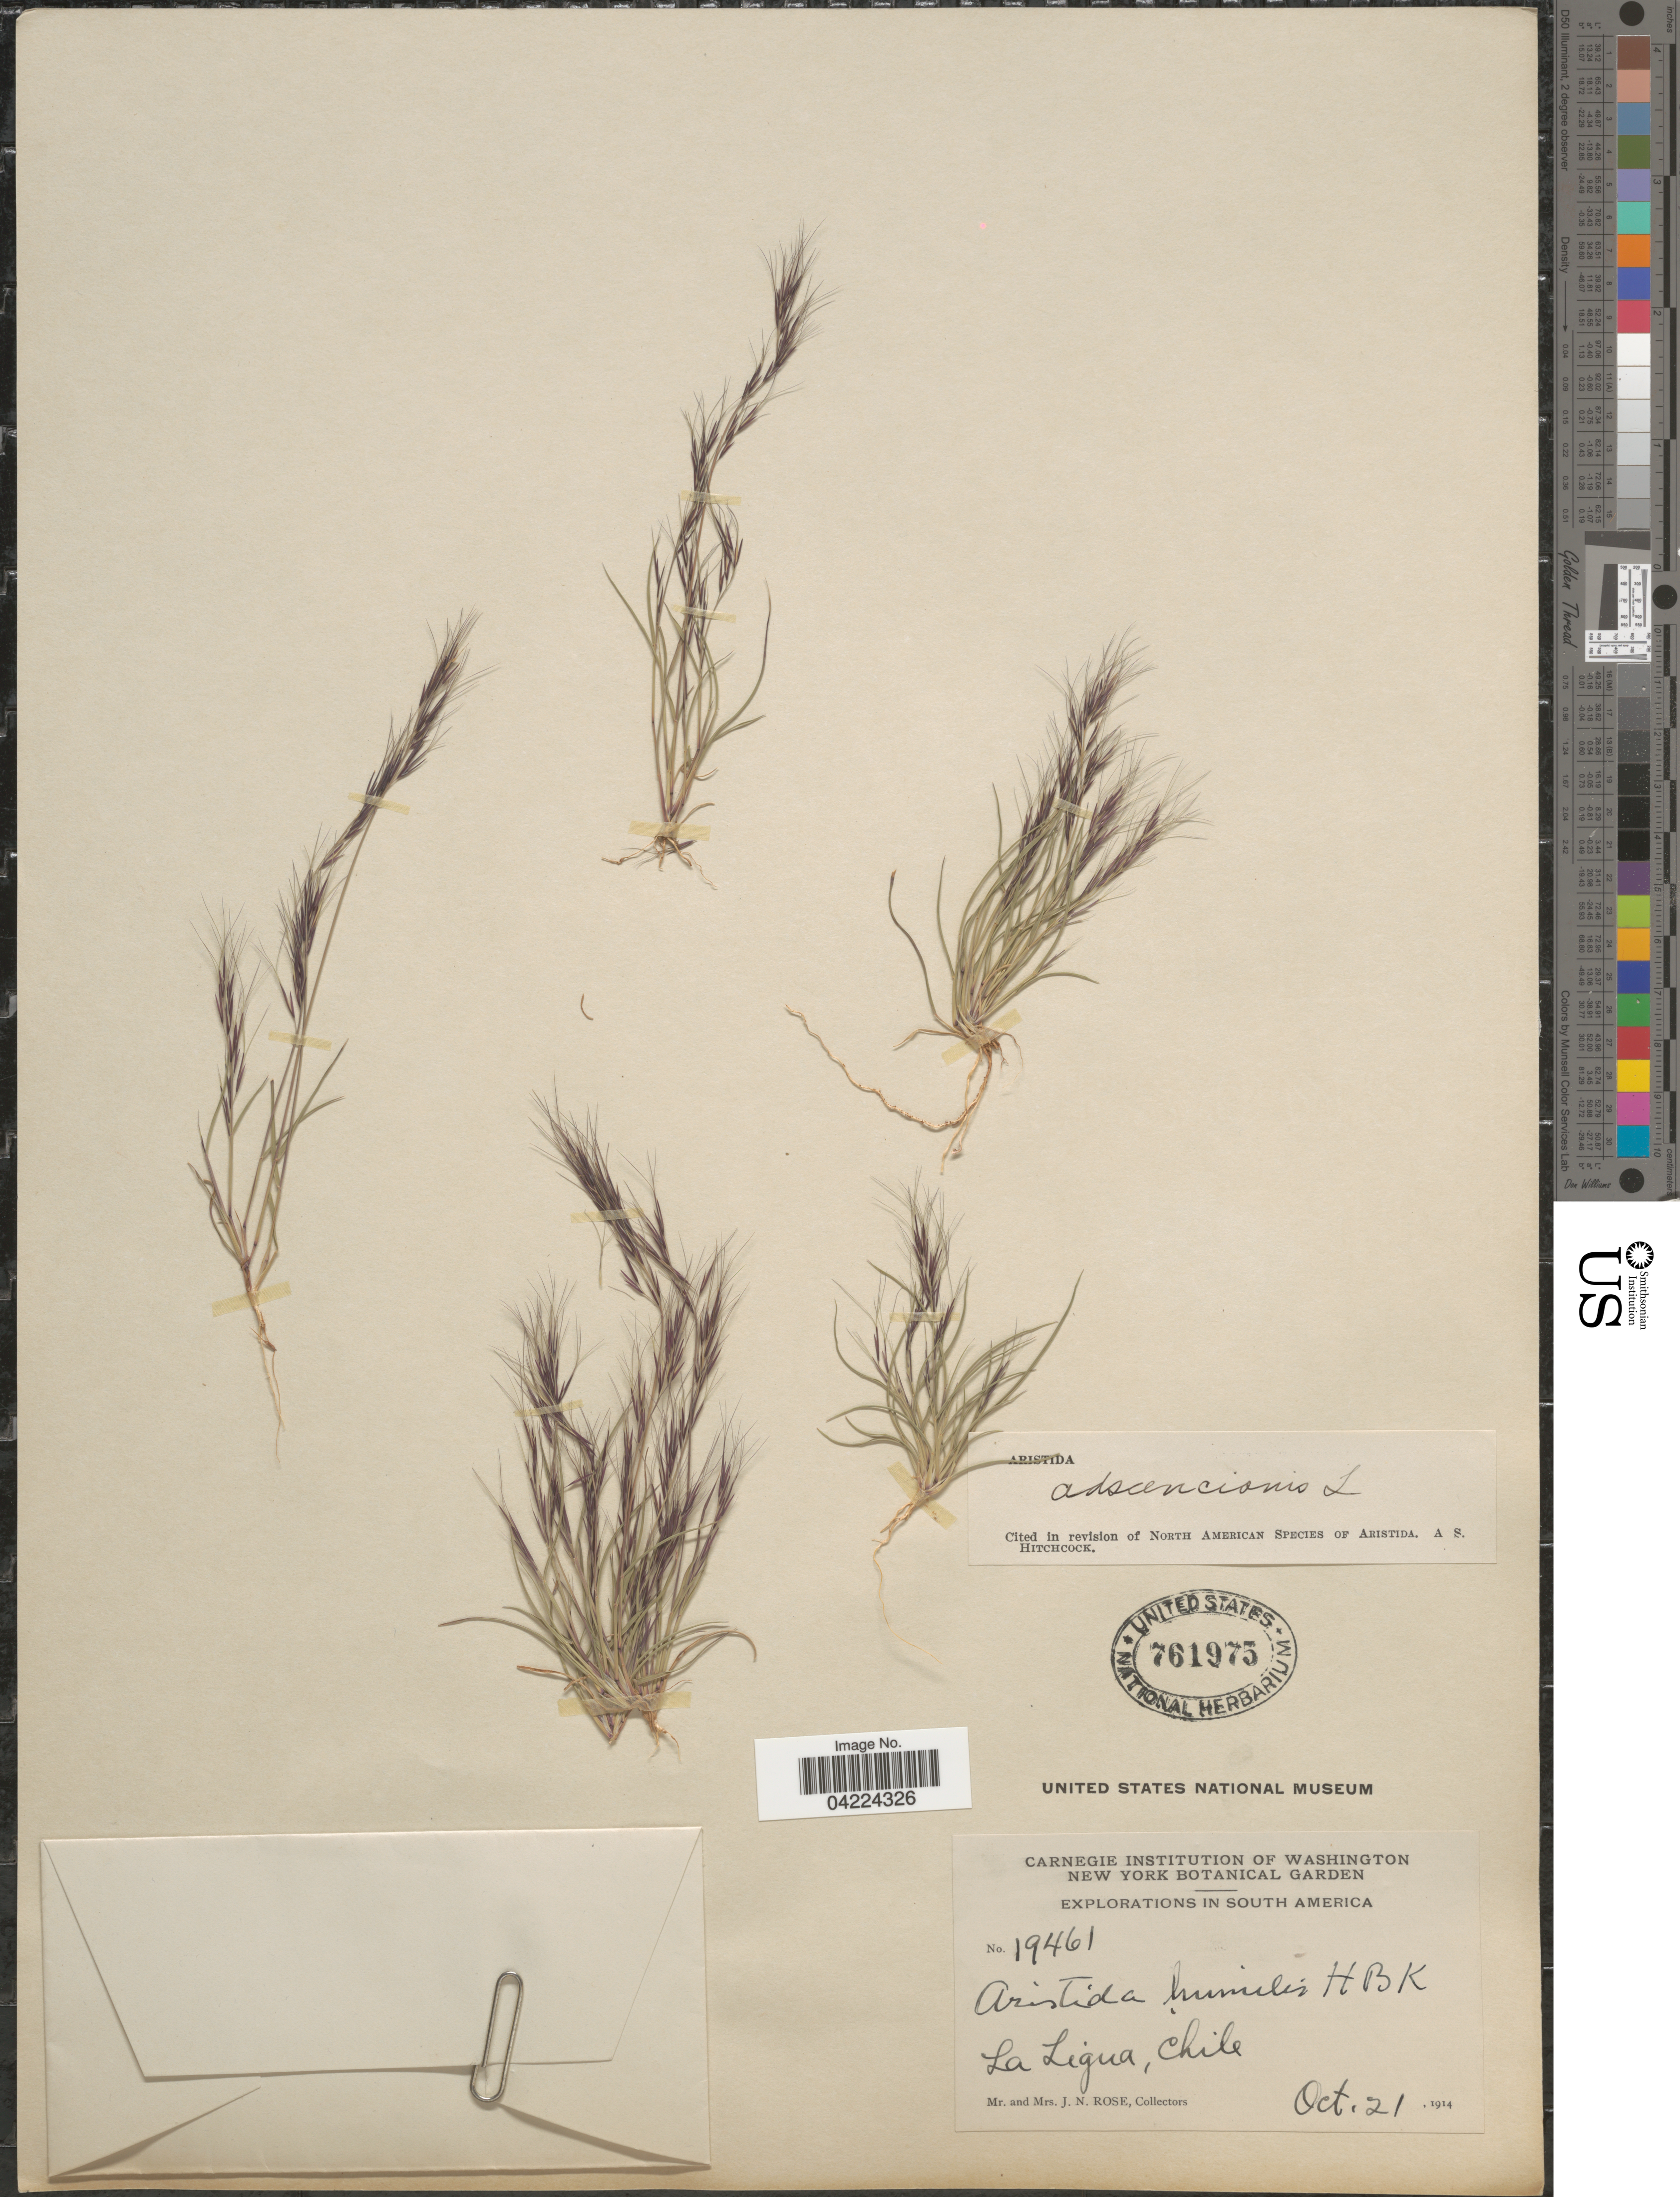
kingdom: Plantae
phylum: Tracheophyta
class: Liliopsida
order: Poales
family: Poaceae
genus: Aristida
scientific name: Aristida adscensionis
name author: L.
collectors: J. N. Rose & L. B. Rose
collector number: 19461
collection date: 1914-10-21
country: Chile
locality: Explorations in South America. La Ligua.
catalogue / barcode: US 761975